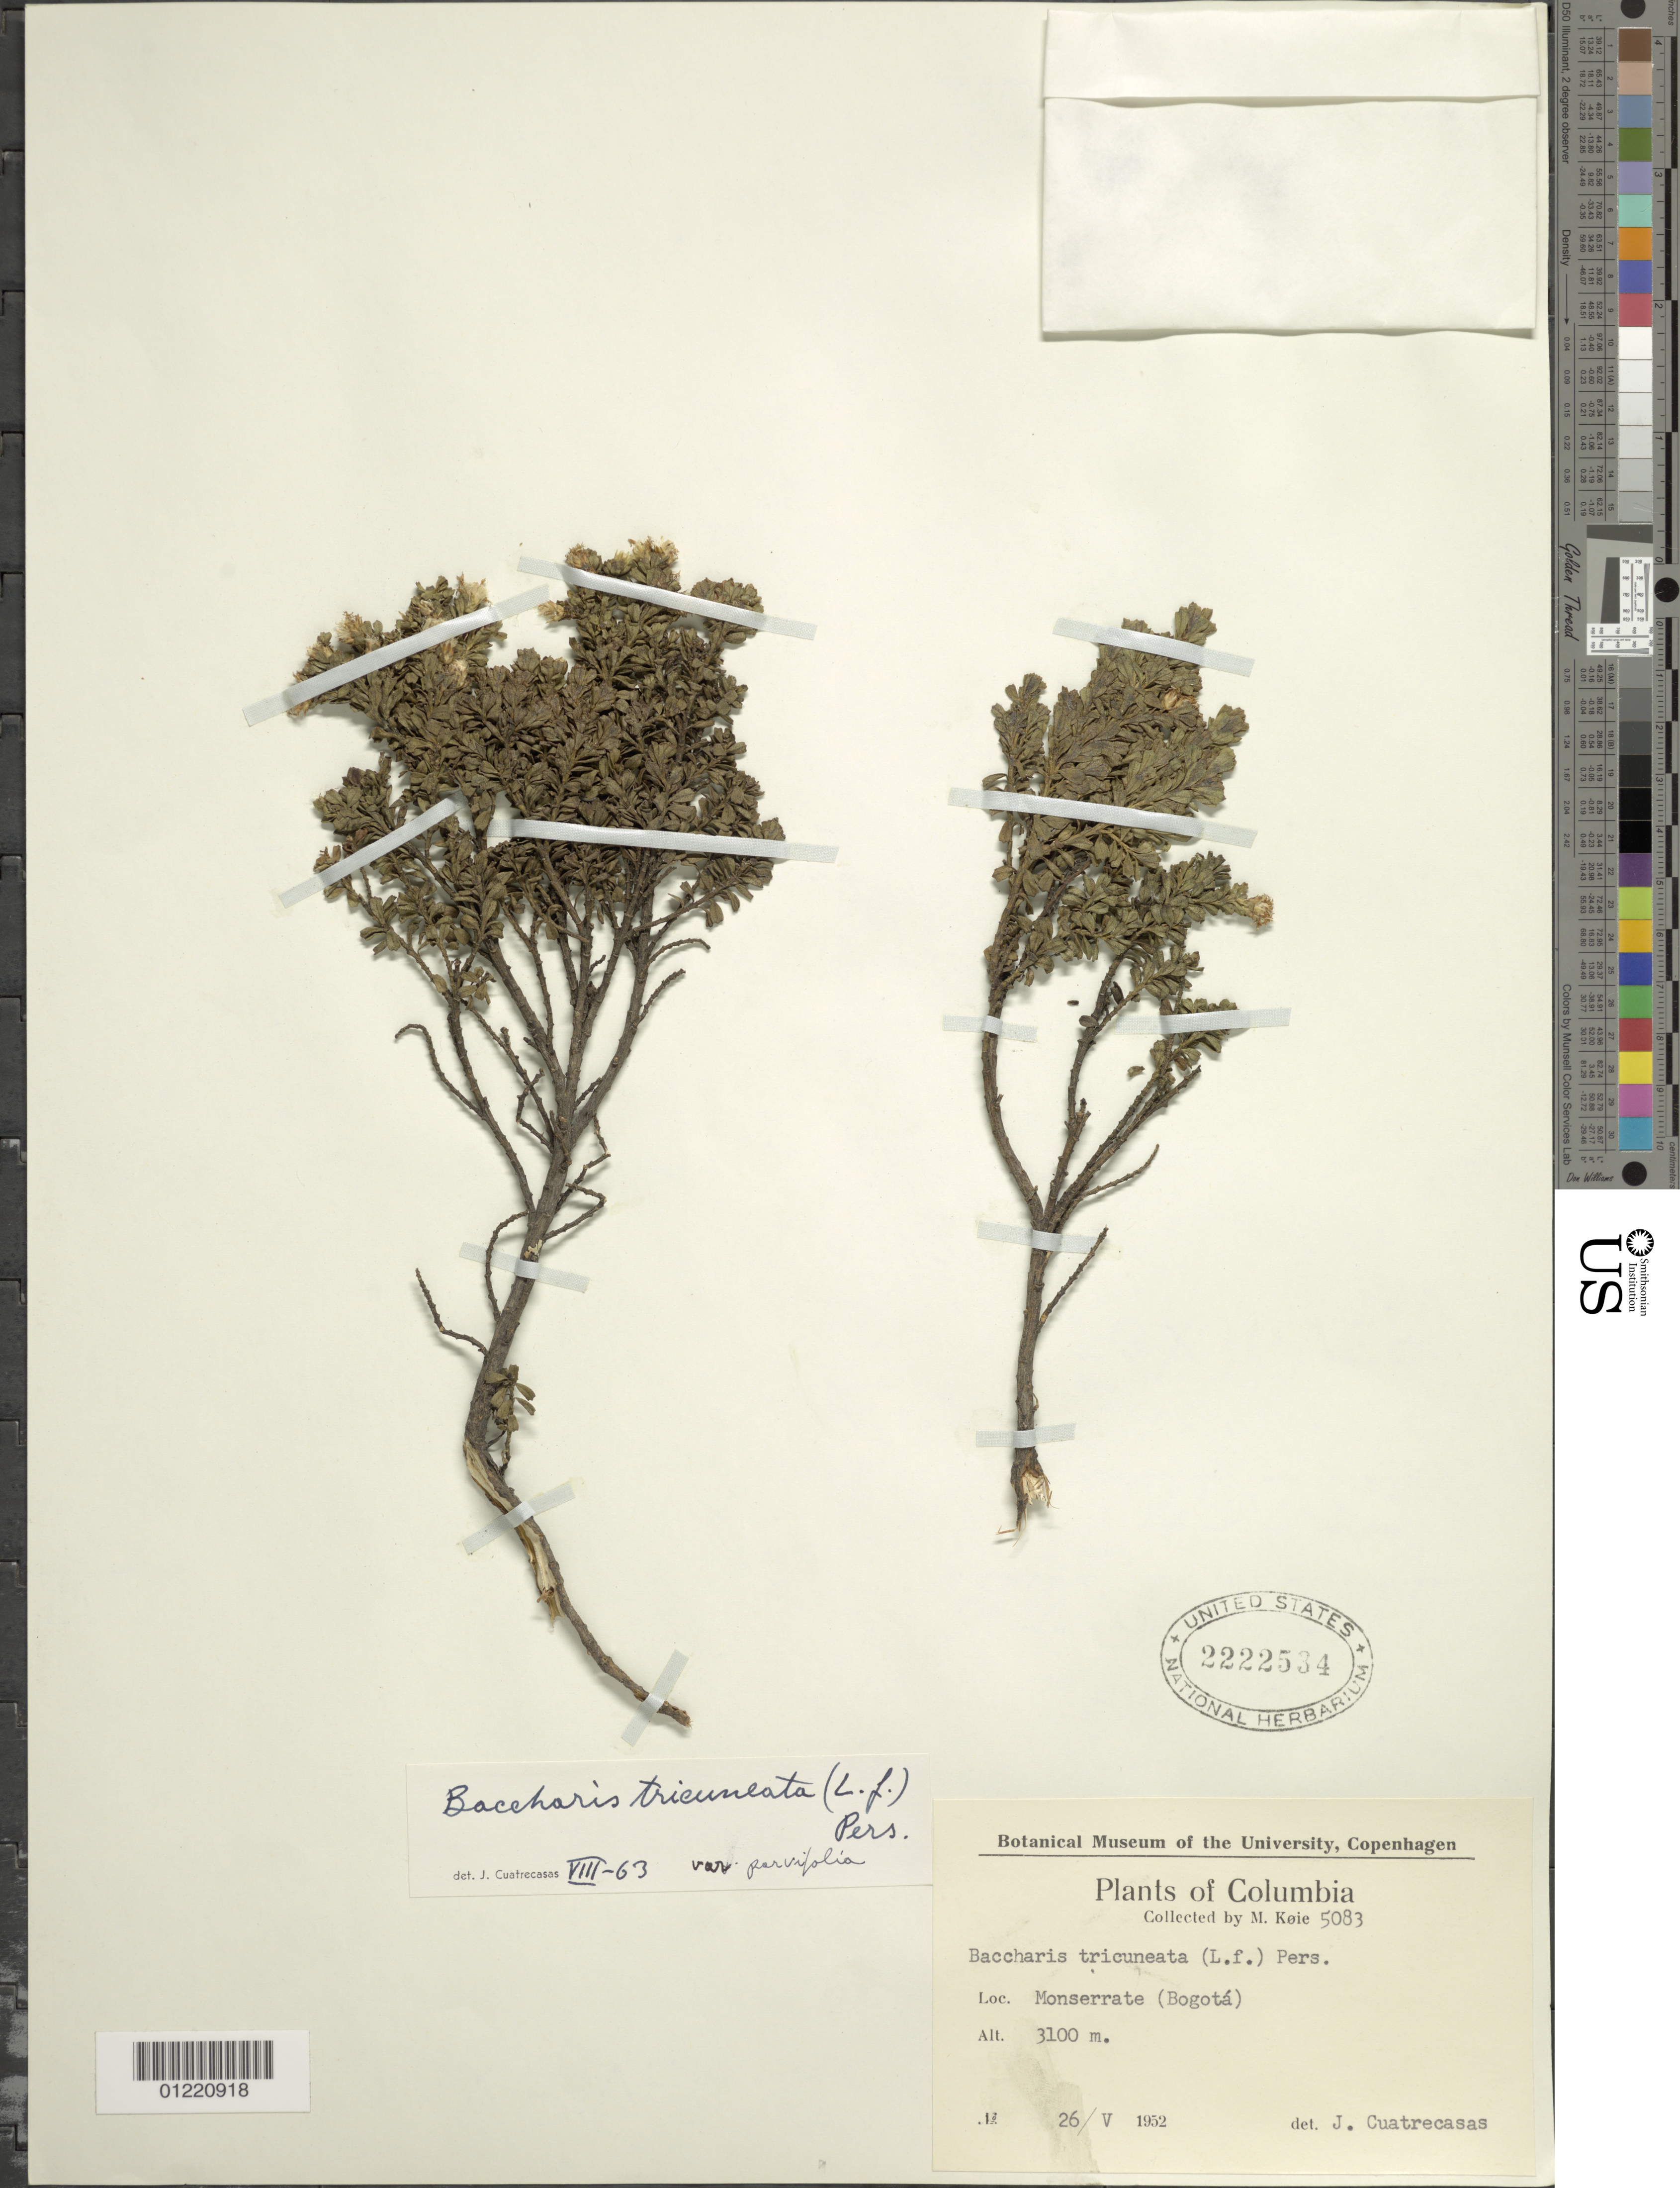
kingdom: Plantae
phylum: Tracheophyta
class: Magnoliopsida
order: Asterales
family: Asteraceae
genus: Baccharis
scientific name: Baccharis tricuneata var. parvifolia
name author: Cuatrec.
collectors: M. Köie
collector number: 5083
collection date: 1952-05-26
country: Colombia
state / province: Bogota D.C.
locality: Monserrate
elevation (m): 3100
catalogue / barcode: US 2222534